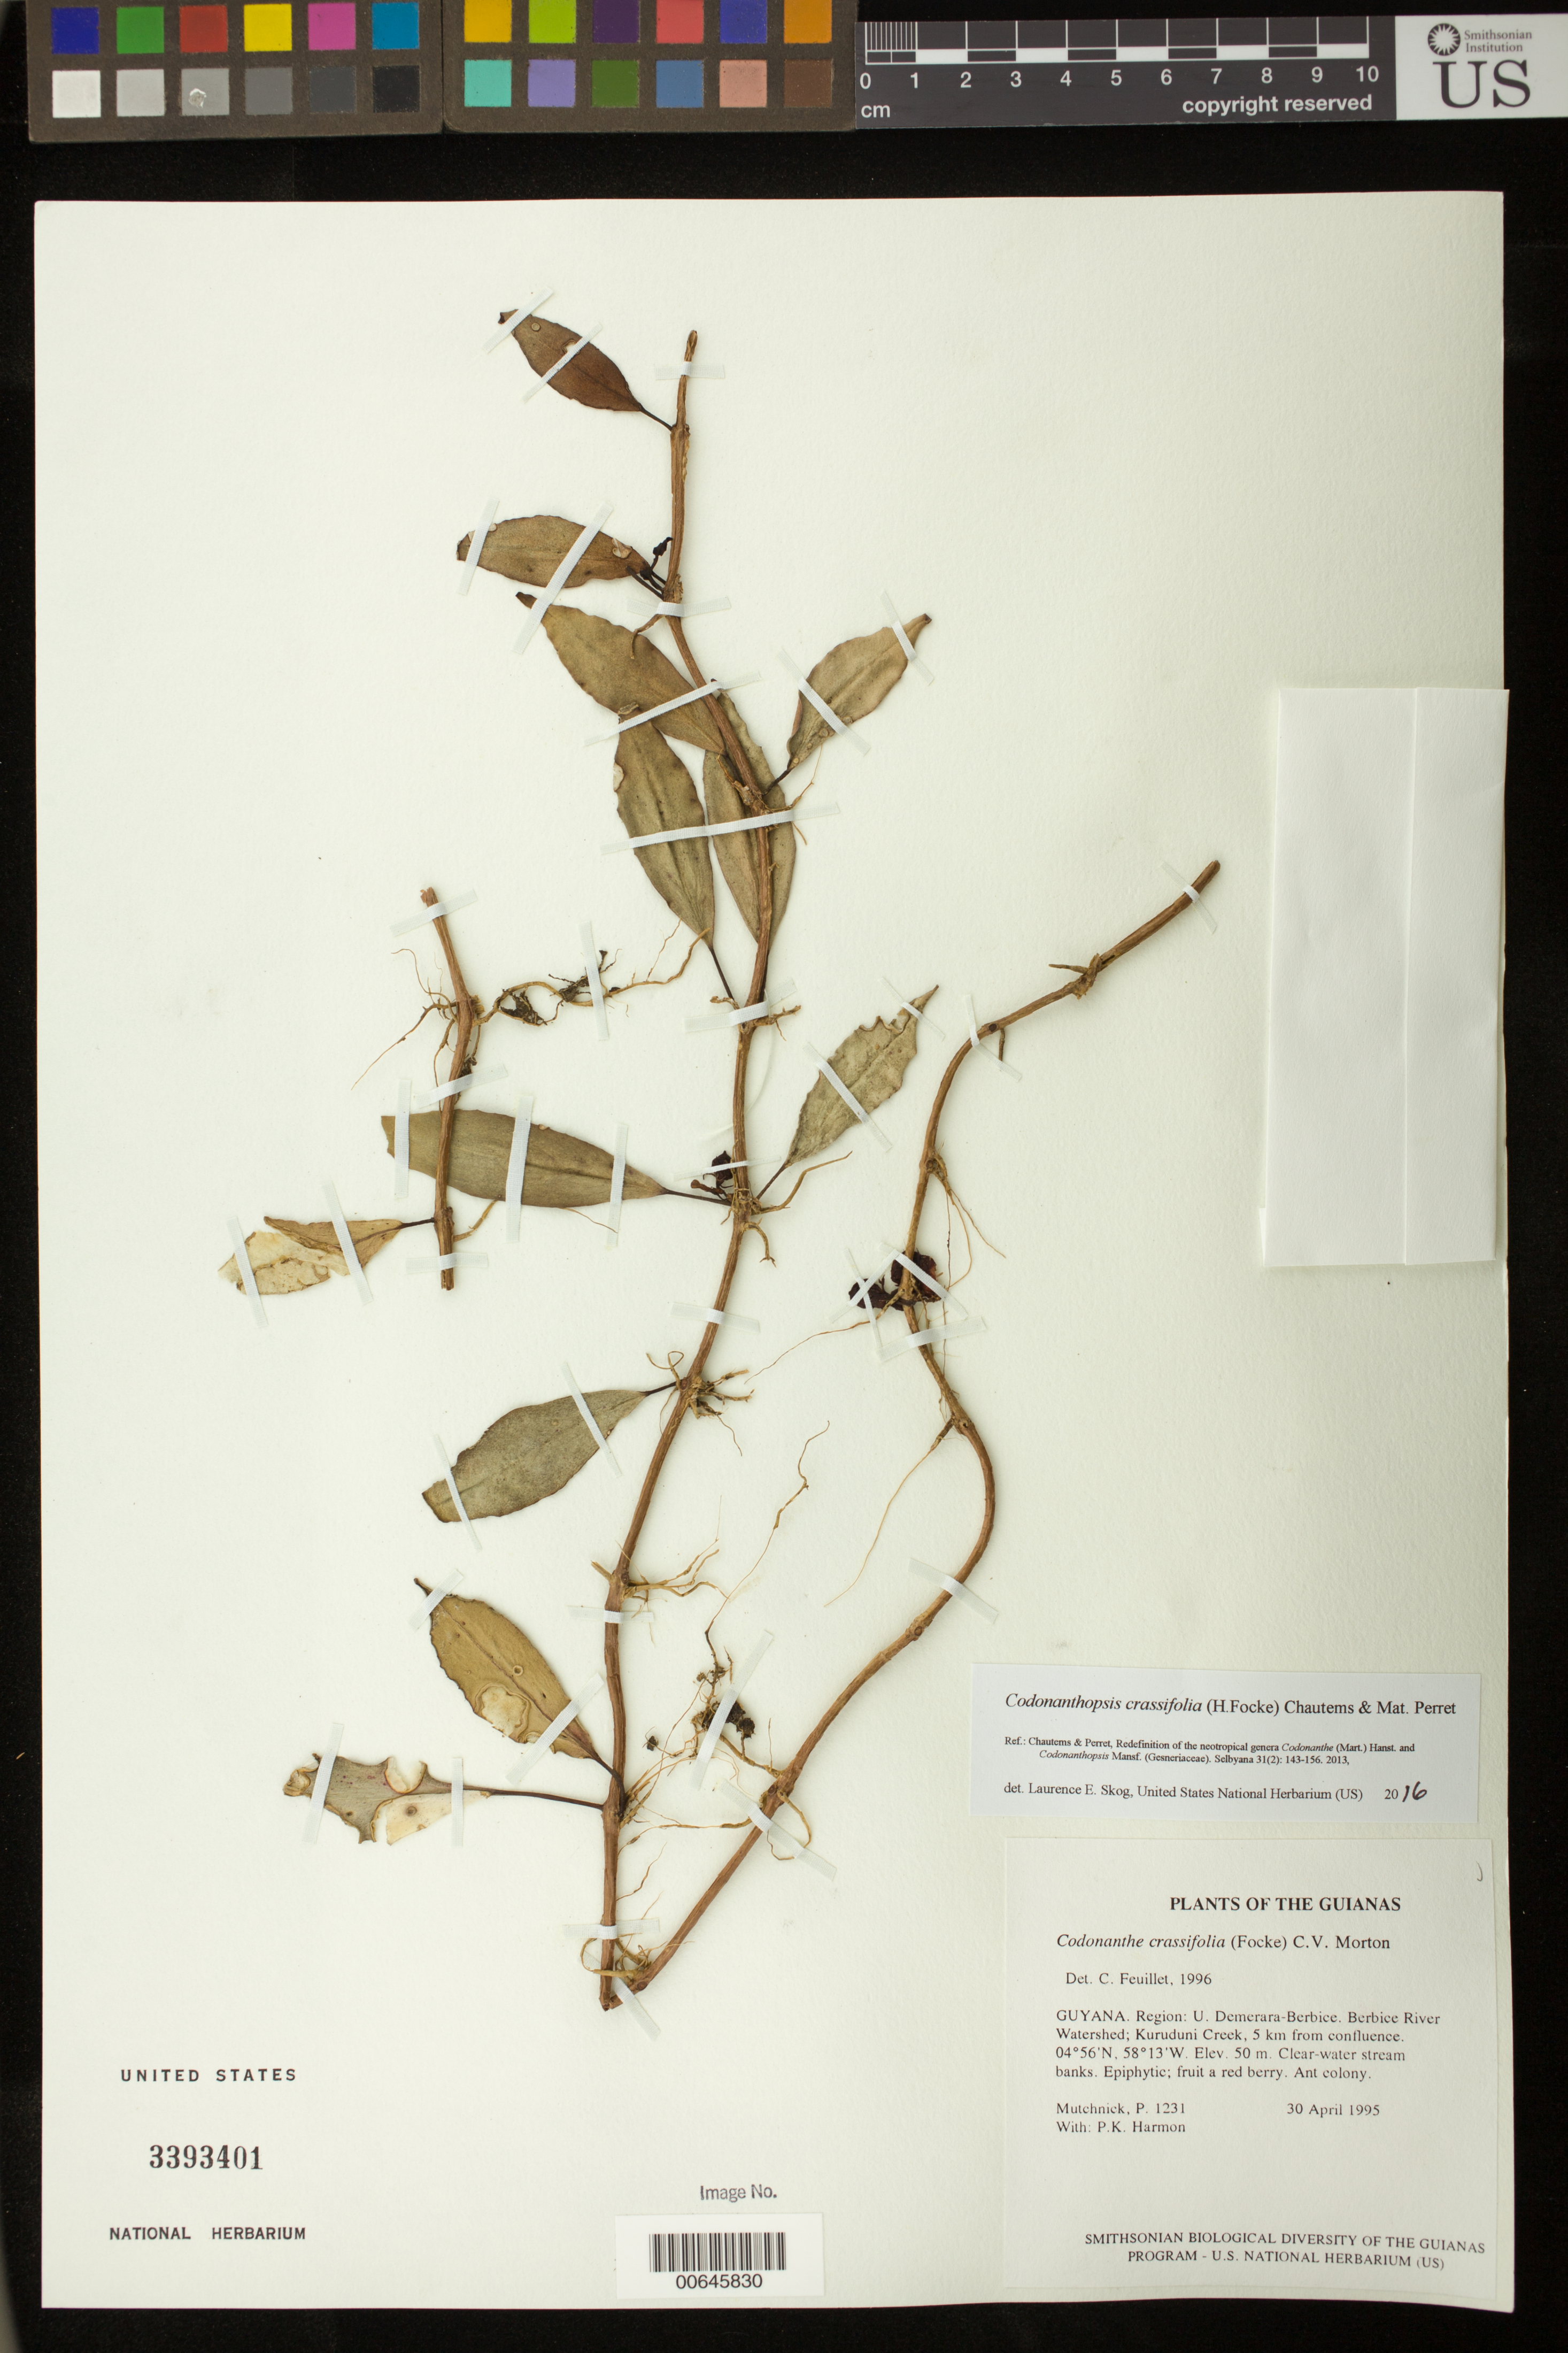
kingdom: Plantae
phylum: Tracheophyta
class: Magnoliopsida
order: Lamiales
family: Gesneriaceae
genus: Codonanthopsis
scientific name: Codonanthopsis crassifolia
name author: (H. Focke) Chautems & Mat.Perret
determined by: Skog, Laurence E.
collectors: P. Mutchnick & P. Harmon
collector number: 1231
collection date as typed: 30 Apr 1995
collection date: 1995-04-30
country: Guyana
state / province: U. Demerara-Berbice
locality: Berbice River Watershed; Kuruduni Creek, 5 km from confluence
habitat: Clear-water stream banks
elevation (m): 50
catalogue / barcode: US 3393401